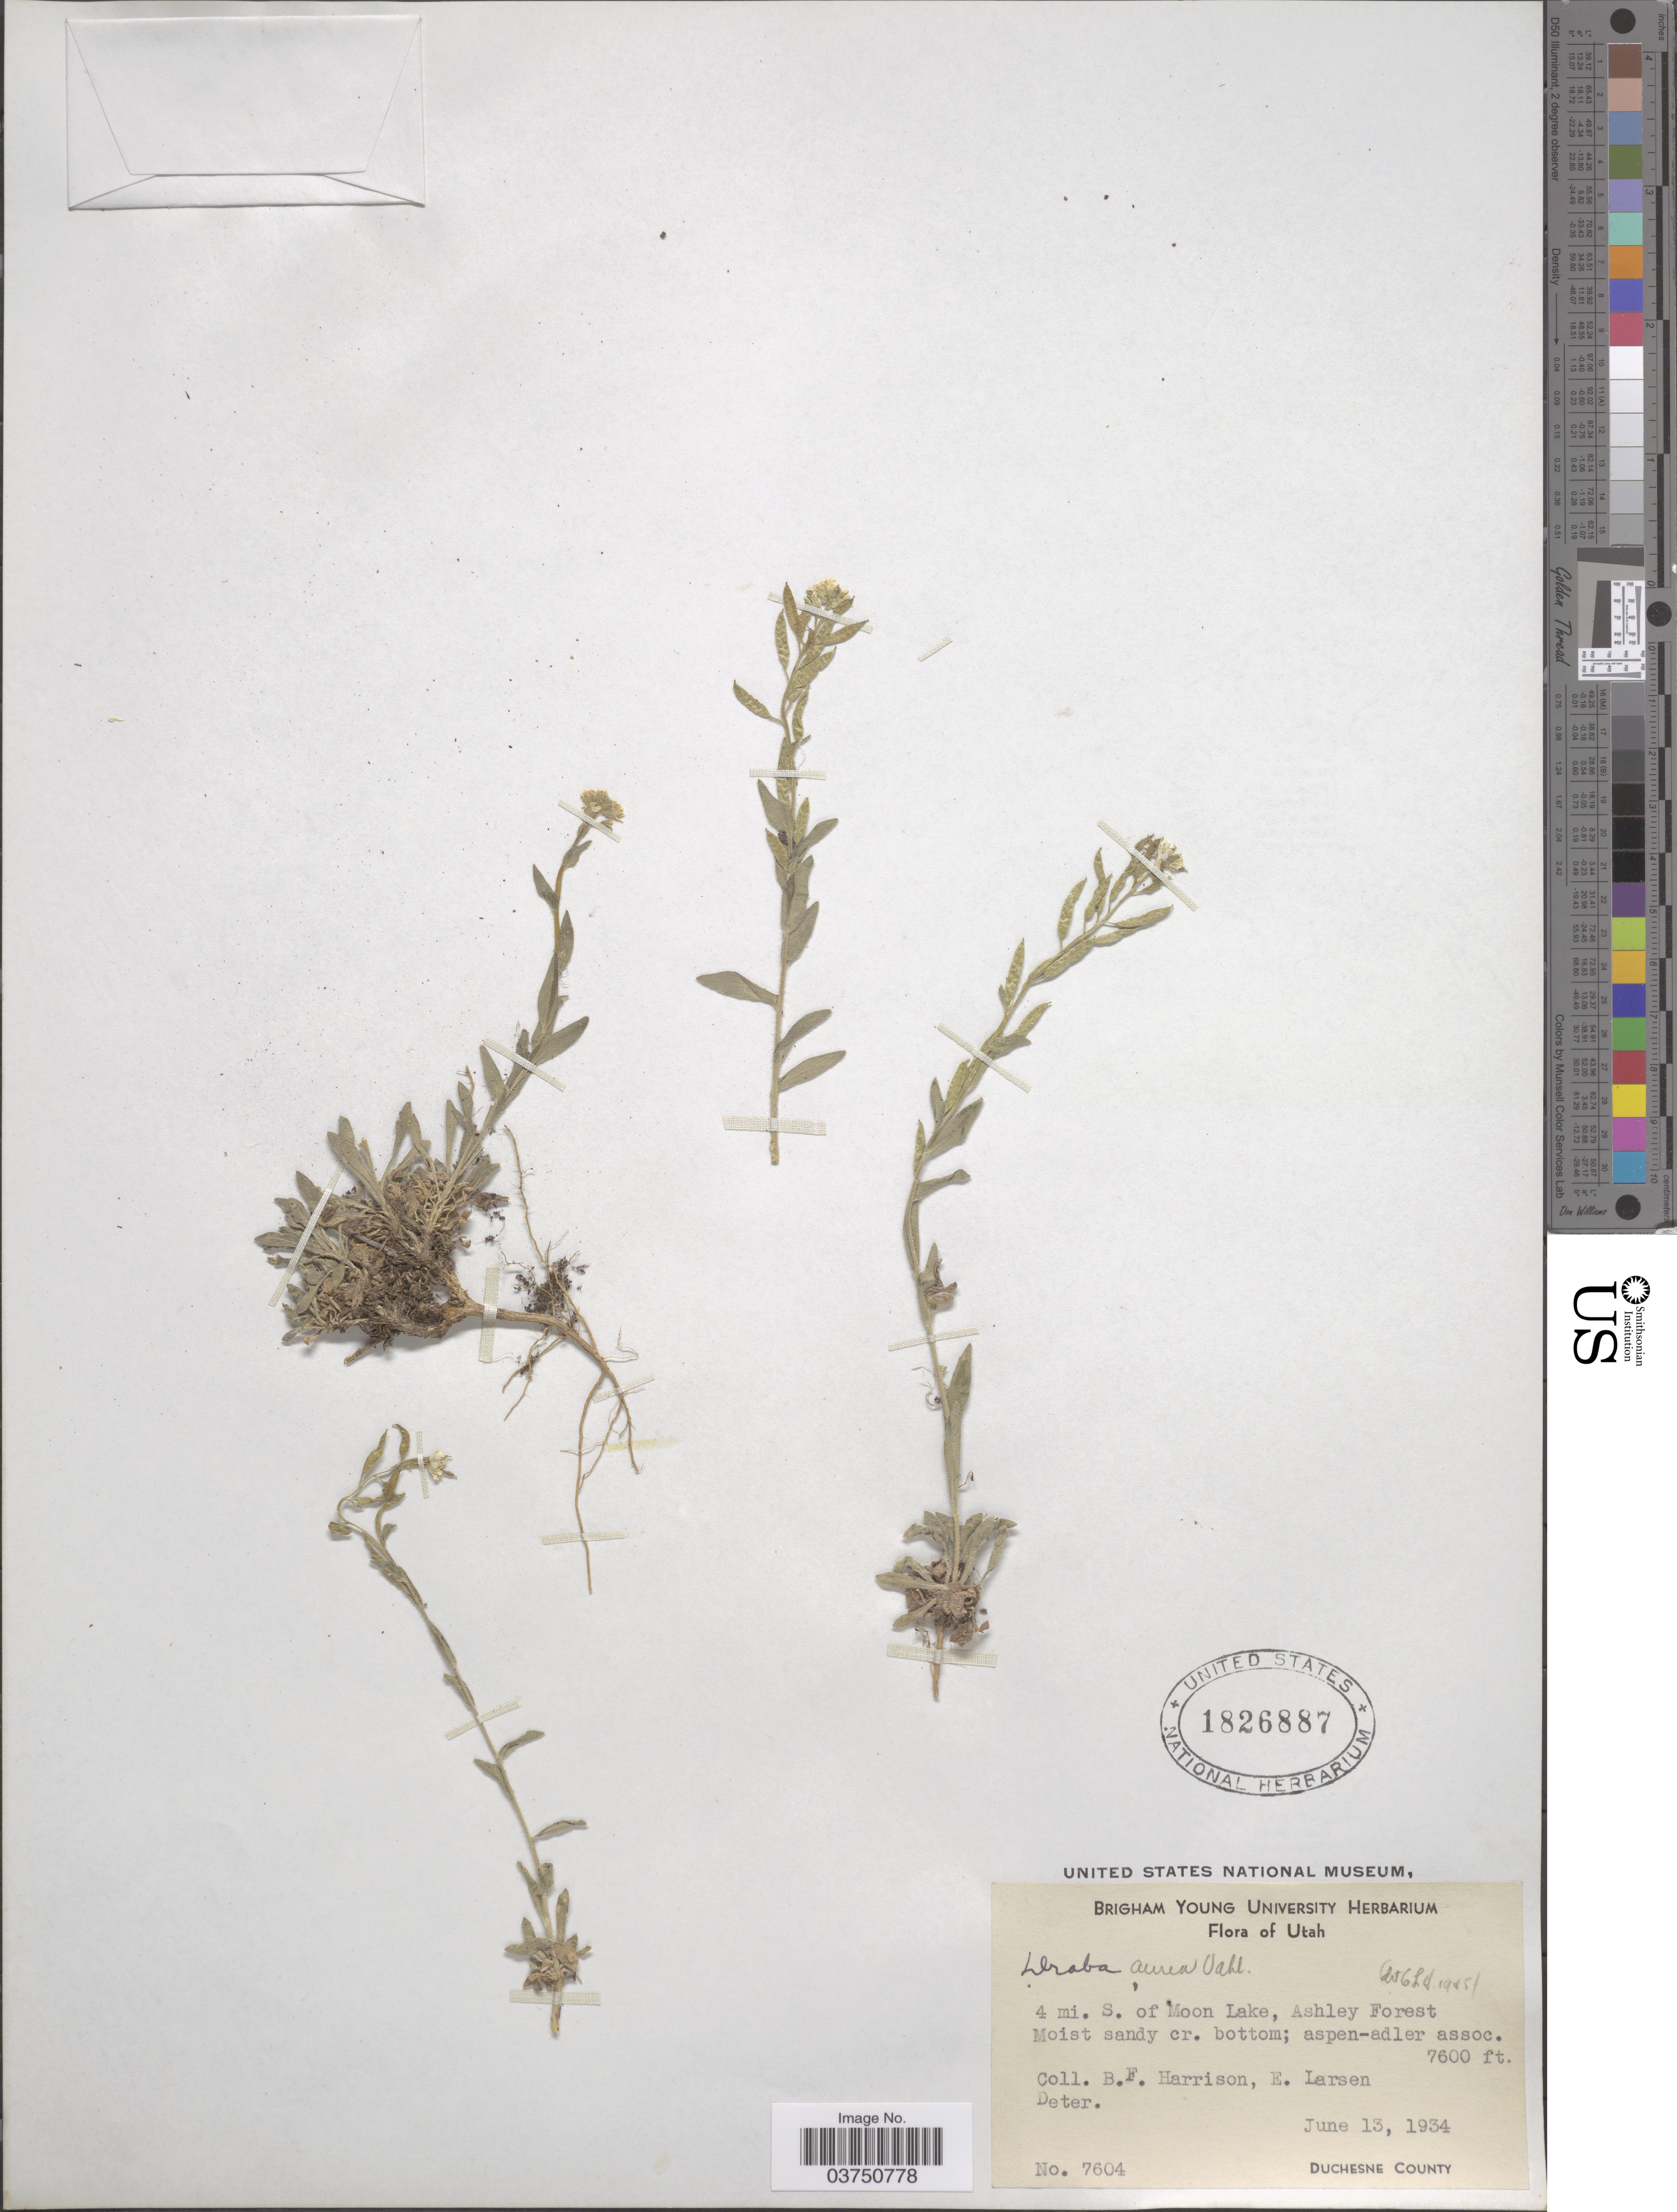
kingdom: Plantae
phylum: Tracheophyta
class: Magnoliopsida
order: Brassicales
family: Brassicaceae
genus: Draba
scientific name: Draba aurea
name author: Vahl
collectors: B. F. Harrison & E. Larsen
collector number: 7604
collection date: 1934-06-13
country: United States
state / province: Utah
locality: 4 mi. S. of Moon Lake, Ashley Forest.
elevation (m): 2316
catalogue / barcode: US 1826887